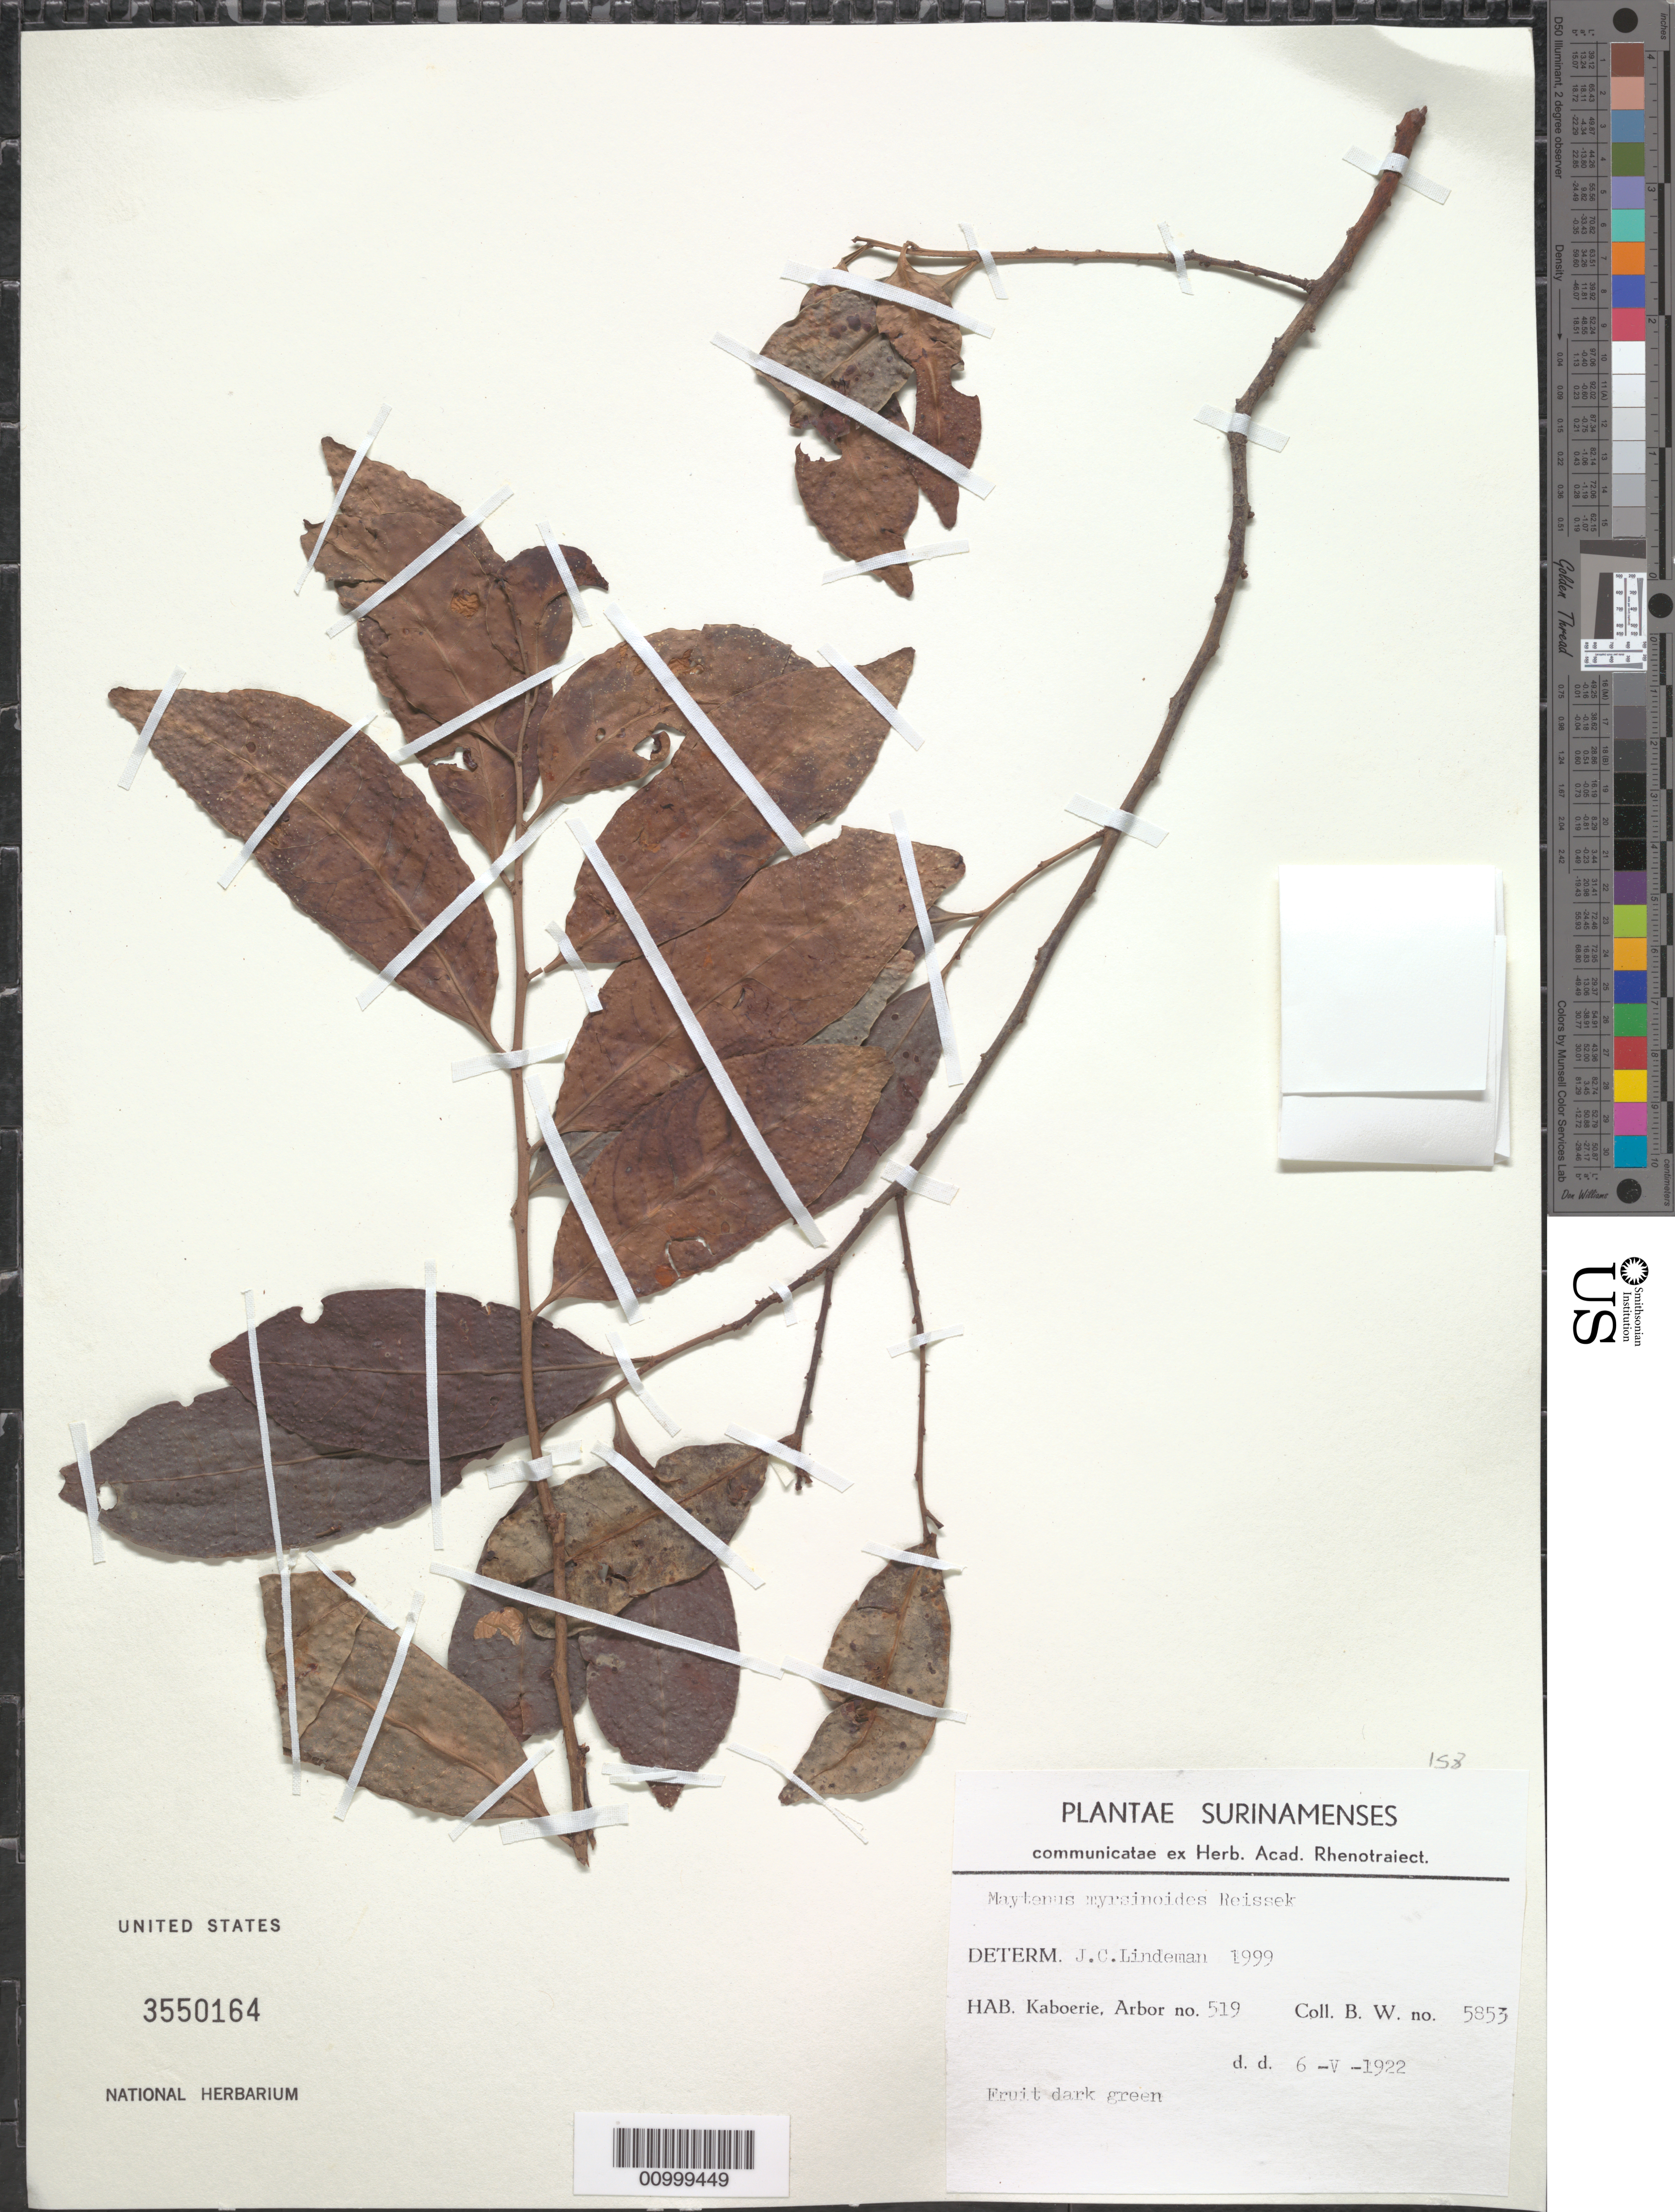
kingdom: Plantae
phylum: Tracheophyta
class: Magnoliopsida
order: Celastrales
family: Celastraceae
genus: Maytenus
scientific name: Maytenus myrsinoides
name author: Reissek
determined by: Lindeman, J. C.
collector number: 5853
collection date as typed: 6-May-22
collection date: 1922-05-06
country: Suriname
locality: Kaboerie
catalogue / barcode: US 3550164